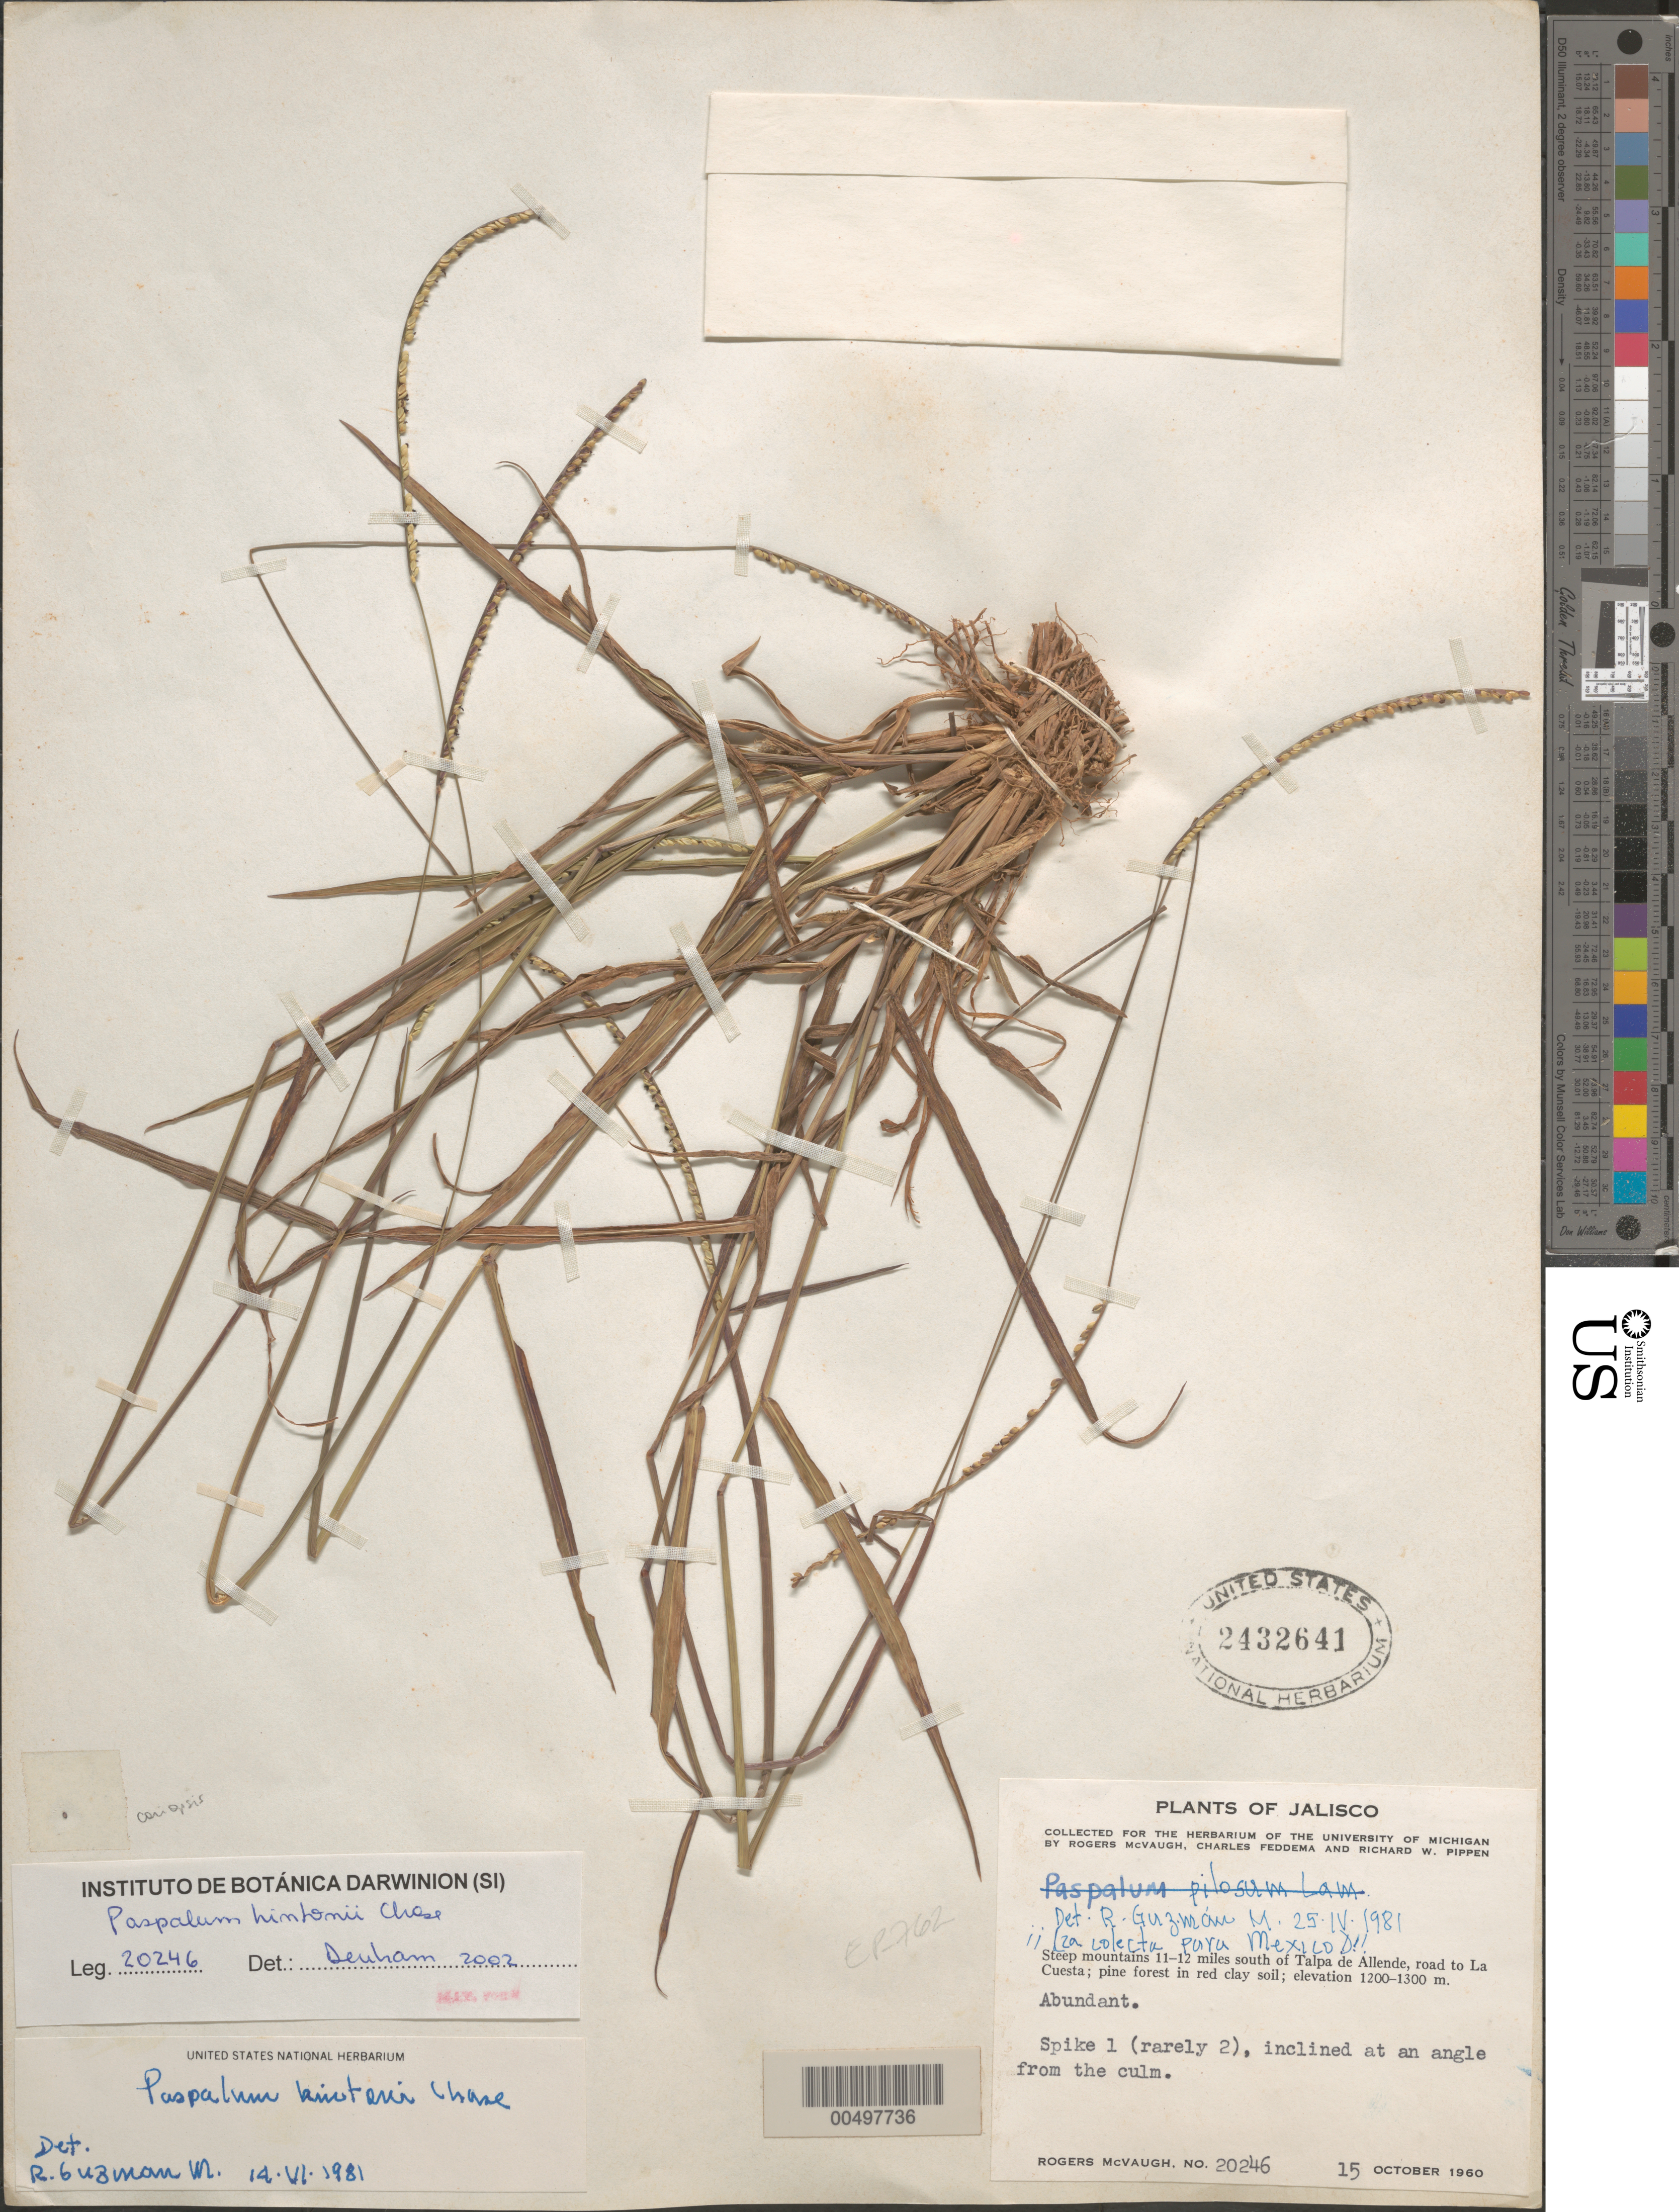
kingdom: Plantae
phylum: Tracheophyta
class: Liliopsida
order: Poales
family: Poaceae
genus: Paspalum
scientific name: Paspalum hintonii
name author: Chase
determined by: Guzm n-M., R.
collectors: R. McVaugh, C. Feddema & R. W. Pippen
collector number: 20246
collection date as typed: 15 Oct 1960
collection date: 1960-10-15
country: Mexico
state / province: Jalisco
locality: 11-12 mi S of Talpa de Allende, rd to La Cuesta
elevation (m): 1200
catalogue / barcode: US 2432641